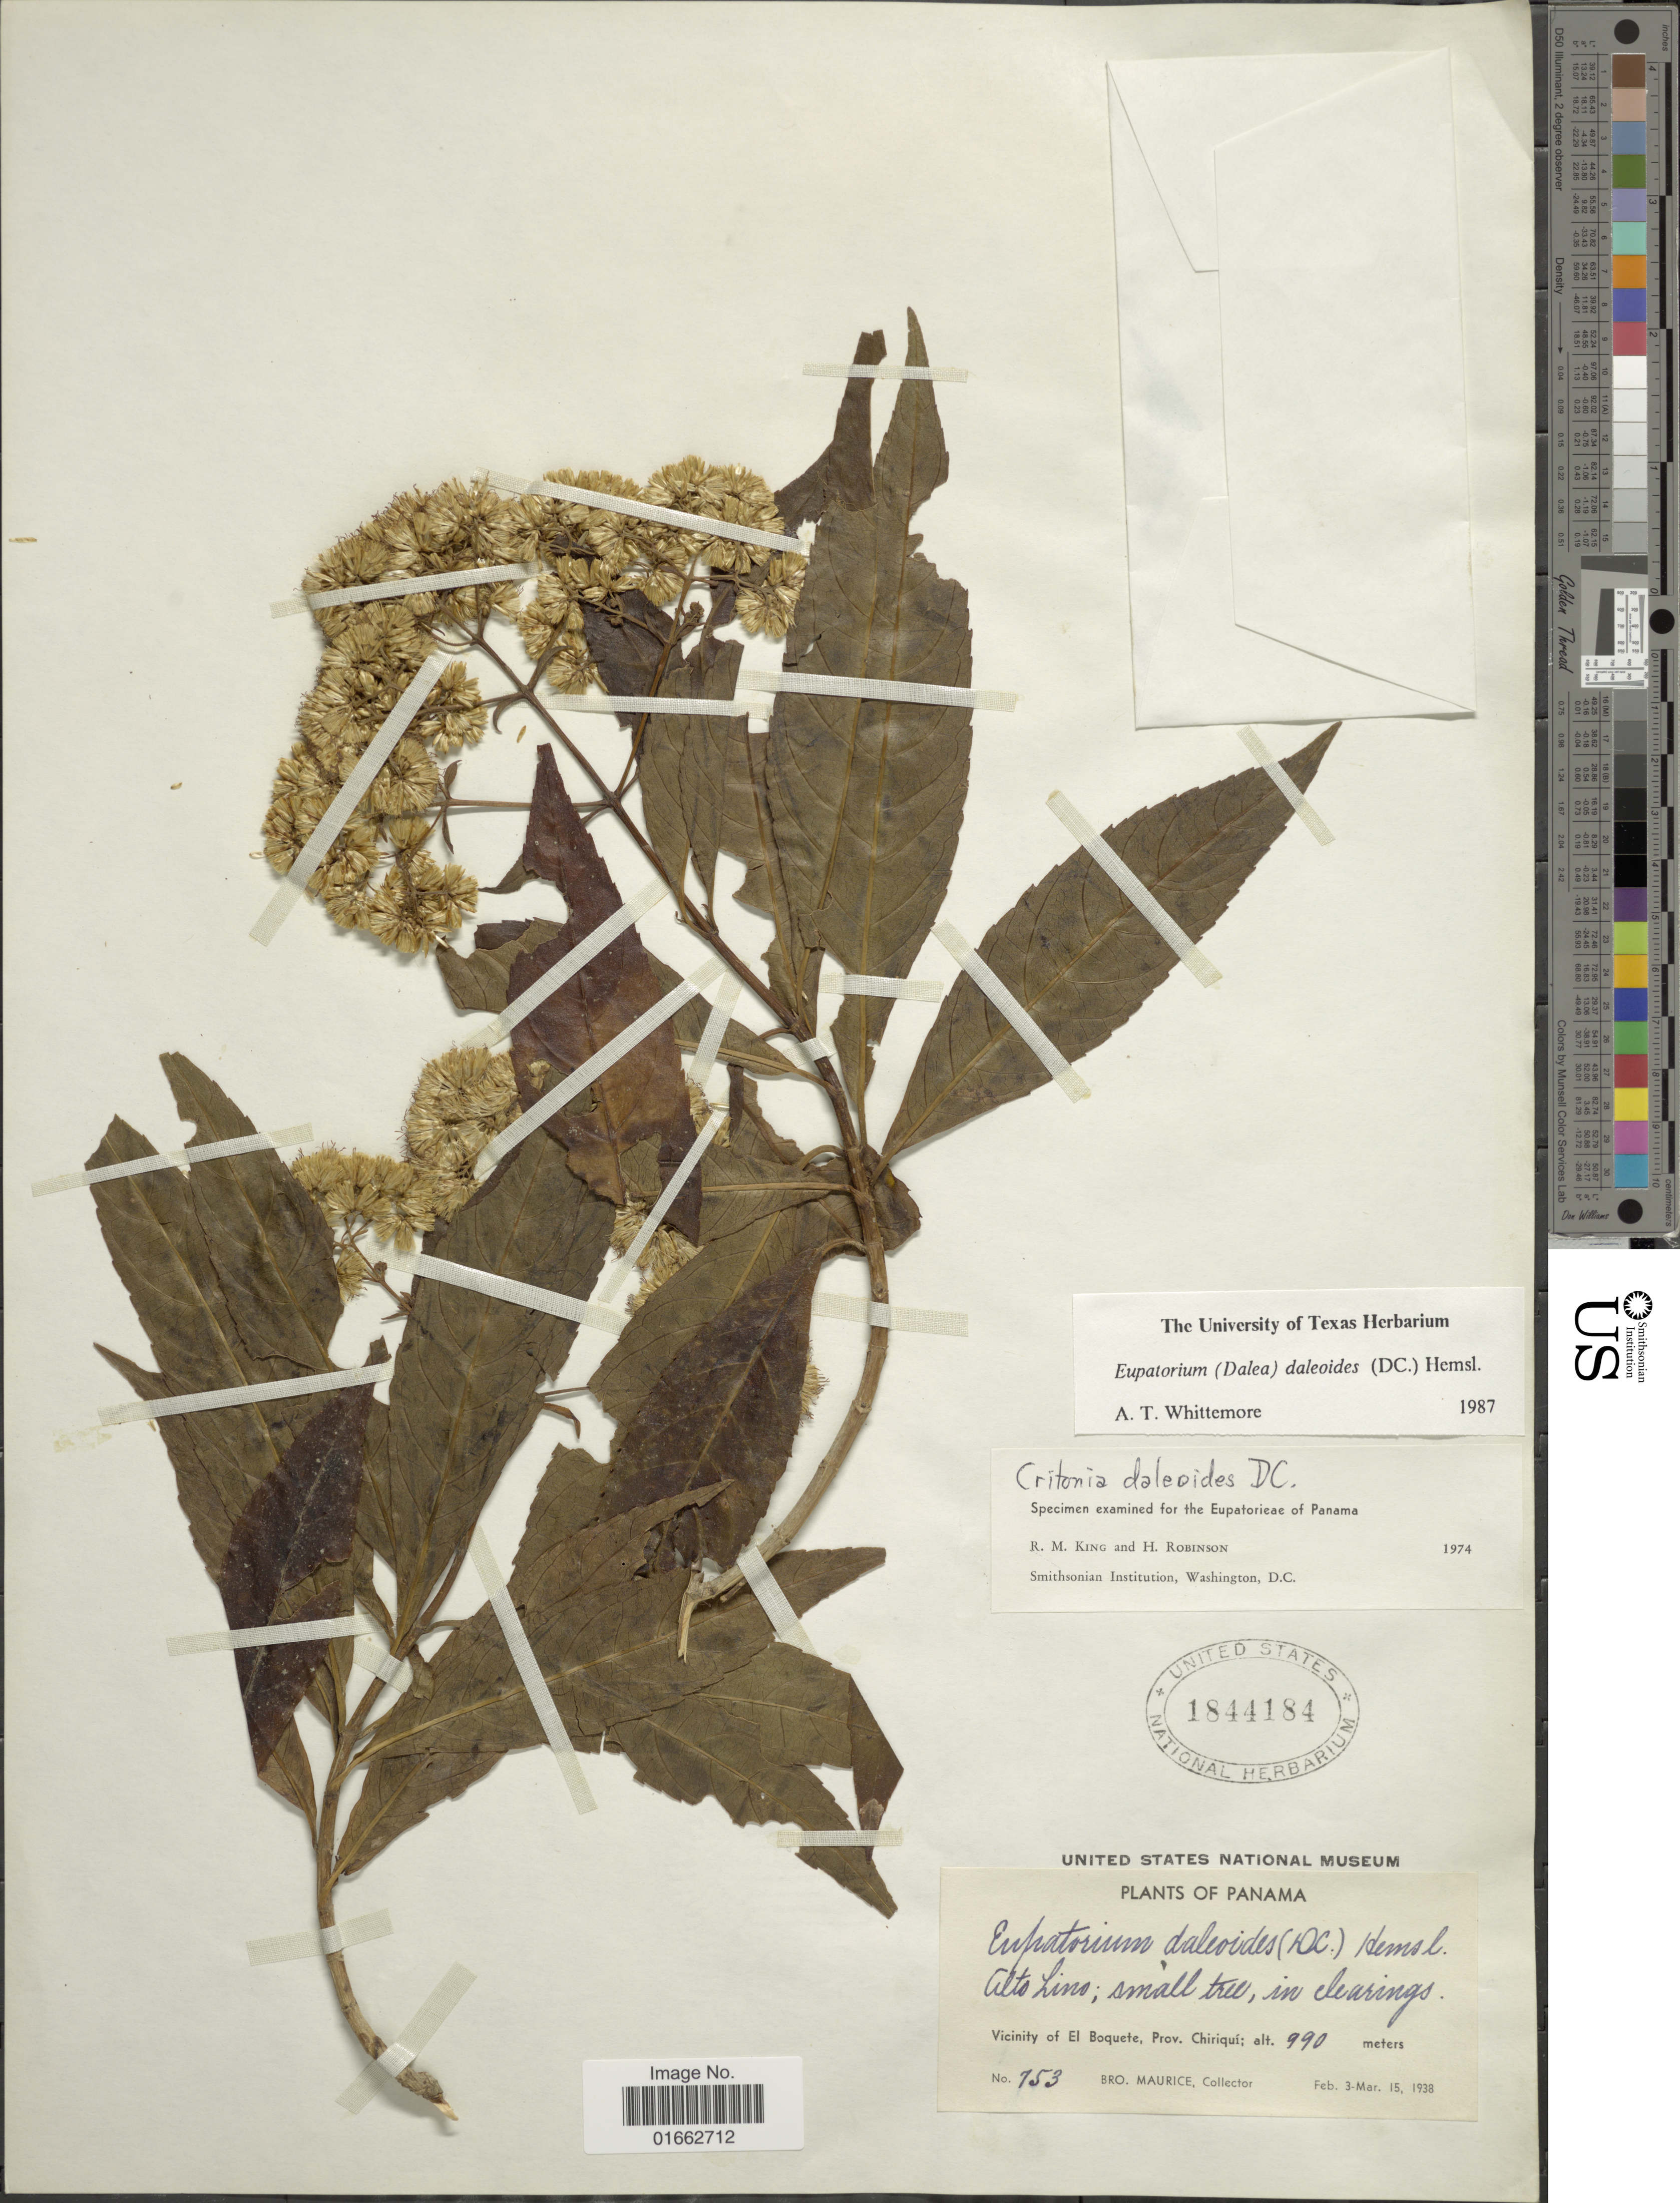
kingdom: Plantae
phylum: Tracheophyta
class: Magnoliopsida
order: Asterales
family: Asteraceae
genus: Critonia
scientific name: Critonia daleoides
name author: DC.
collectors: B. Maurice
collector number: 753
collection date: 1938-02-03/1938-03-15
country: Panama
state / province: Chiriqui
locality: Alto Lino, Vicinity of El Boquete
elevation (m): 990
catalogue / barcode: US 1844184